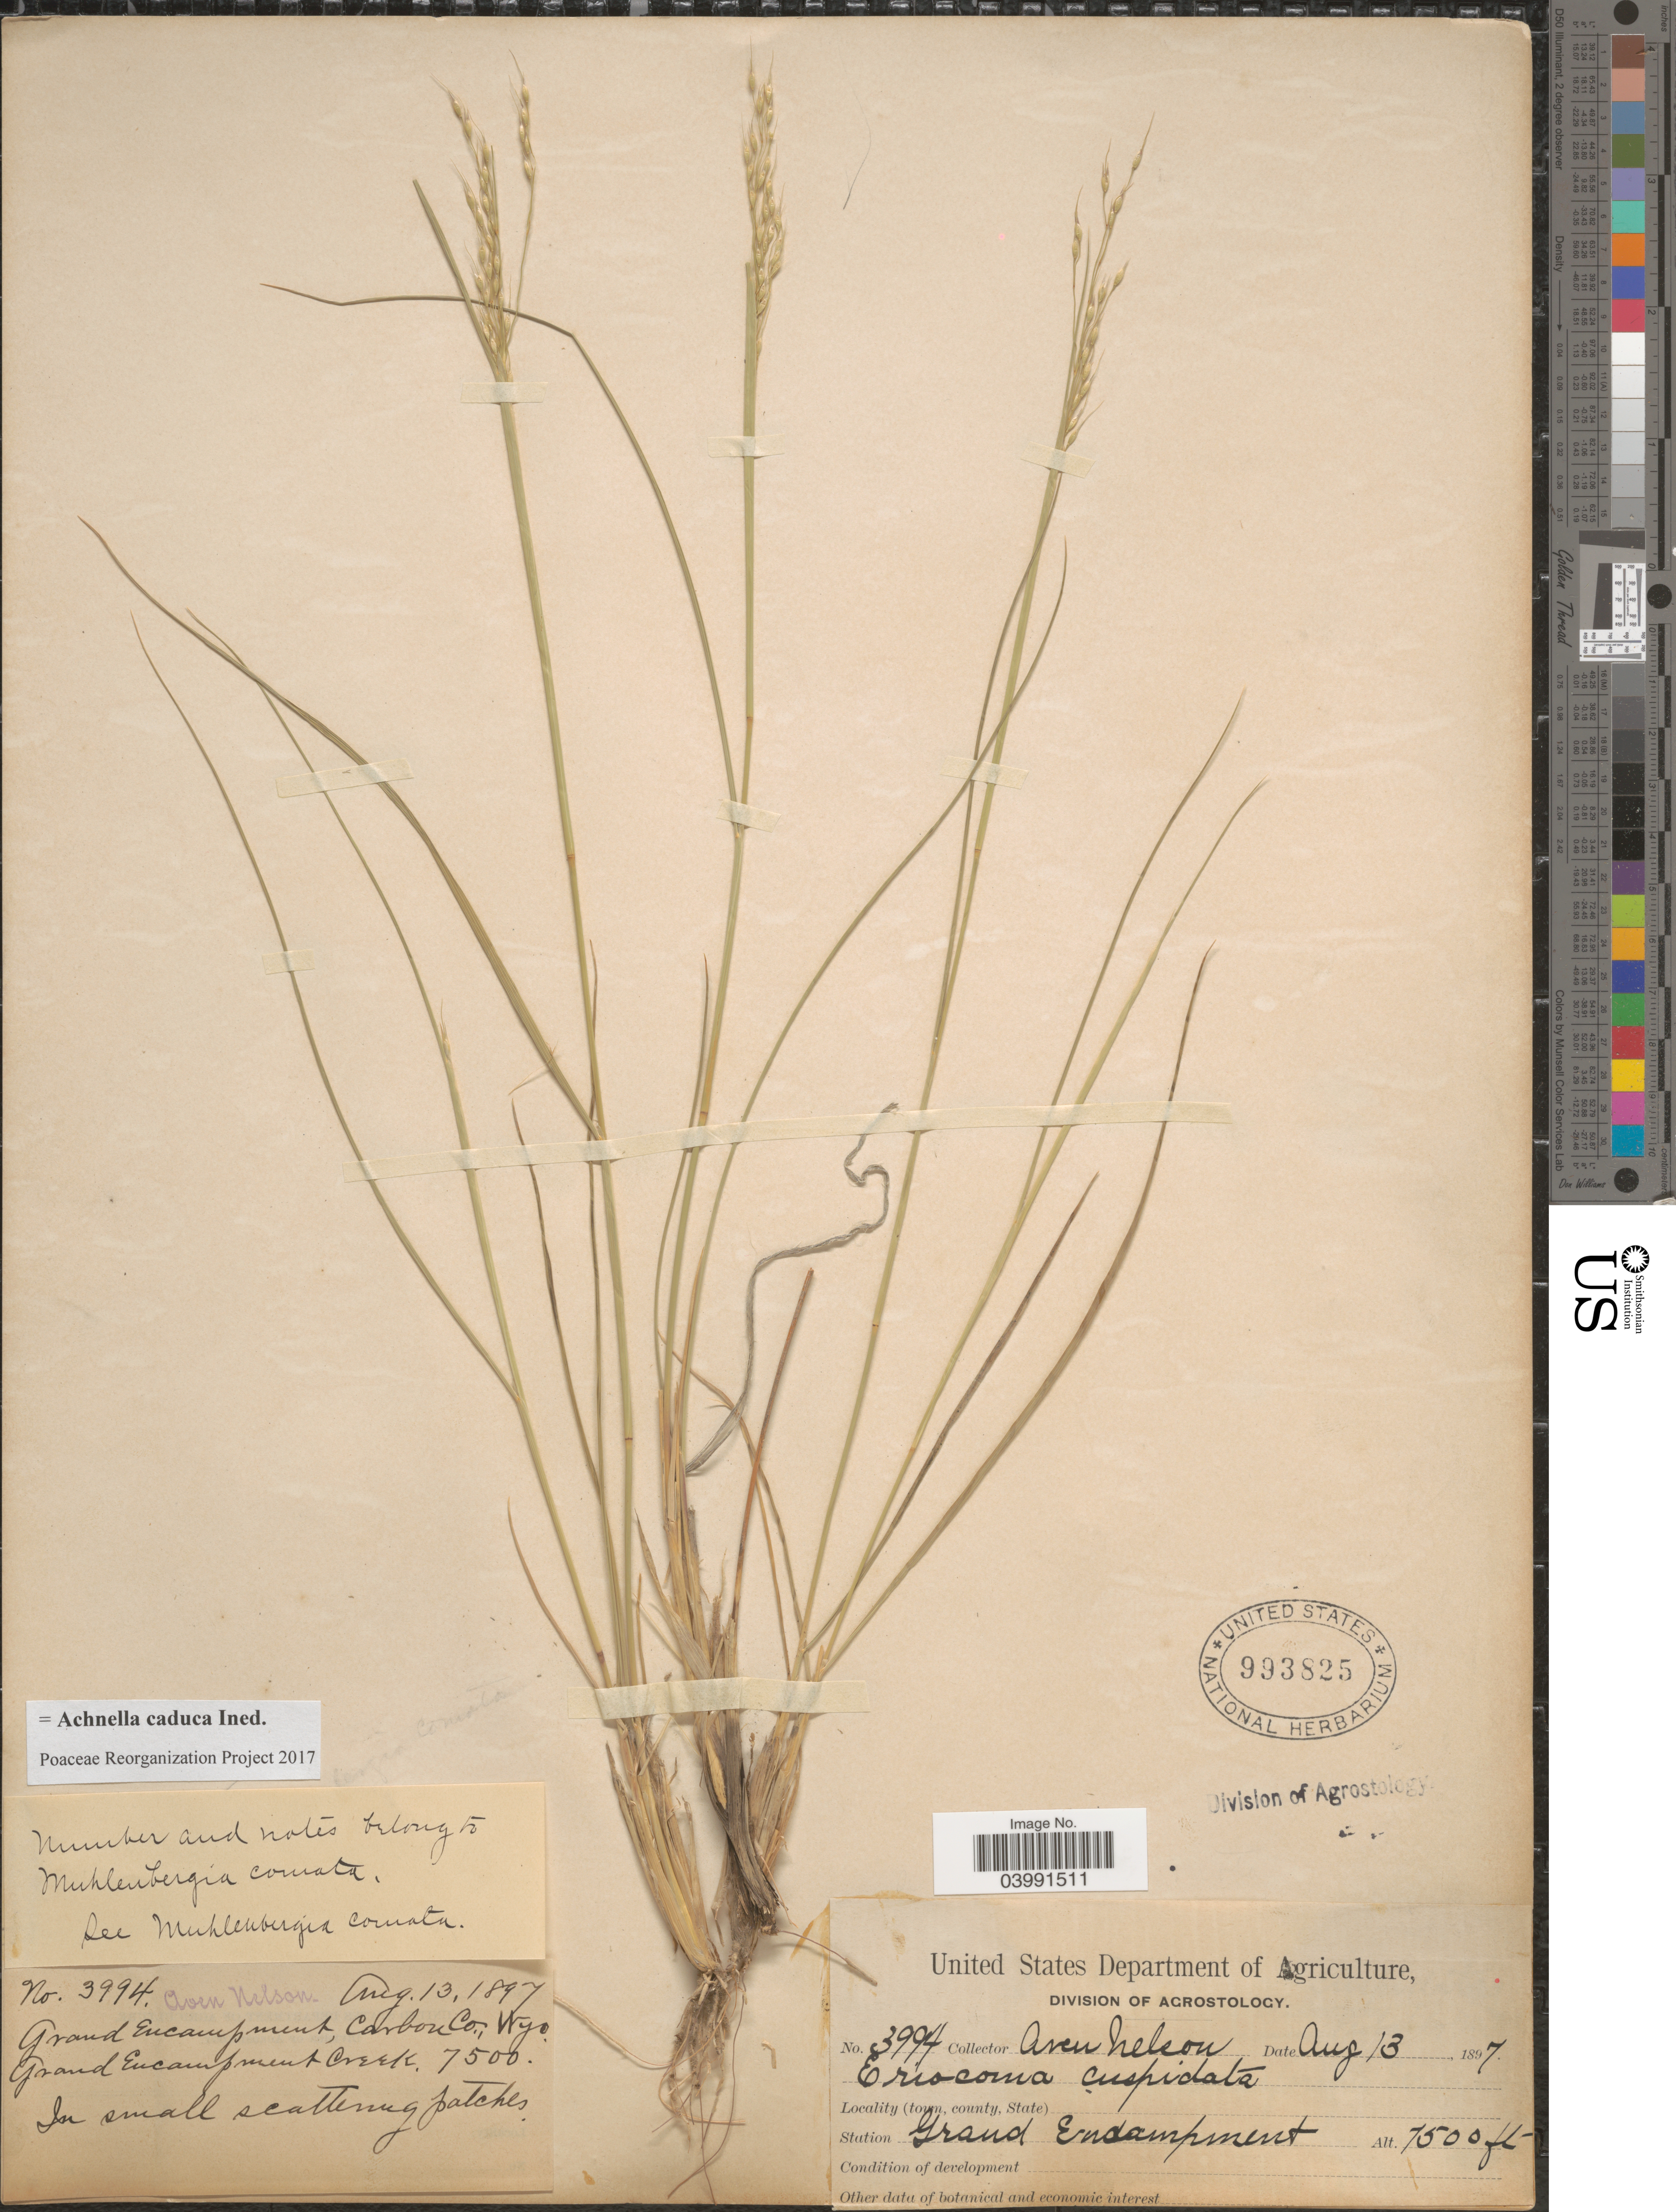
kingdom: Plantae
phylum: Tracheophyta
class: Liliopsida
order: Poales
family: Poaceae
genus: Achnella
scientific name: x Achnella caduca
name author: (W.J. Beal) Barkworth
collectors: A. Nelson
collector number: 3994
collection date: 1897-08-13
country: United States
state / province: Wyoming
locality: Grand Encampment, Carbon Co. Grand Encampment Creek.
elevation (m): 2286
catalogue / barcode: US 993825